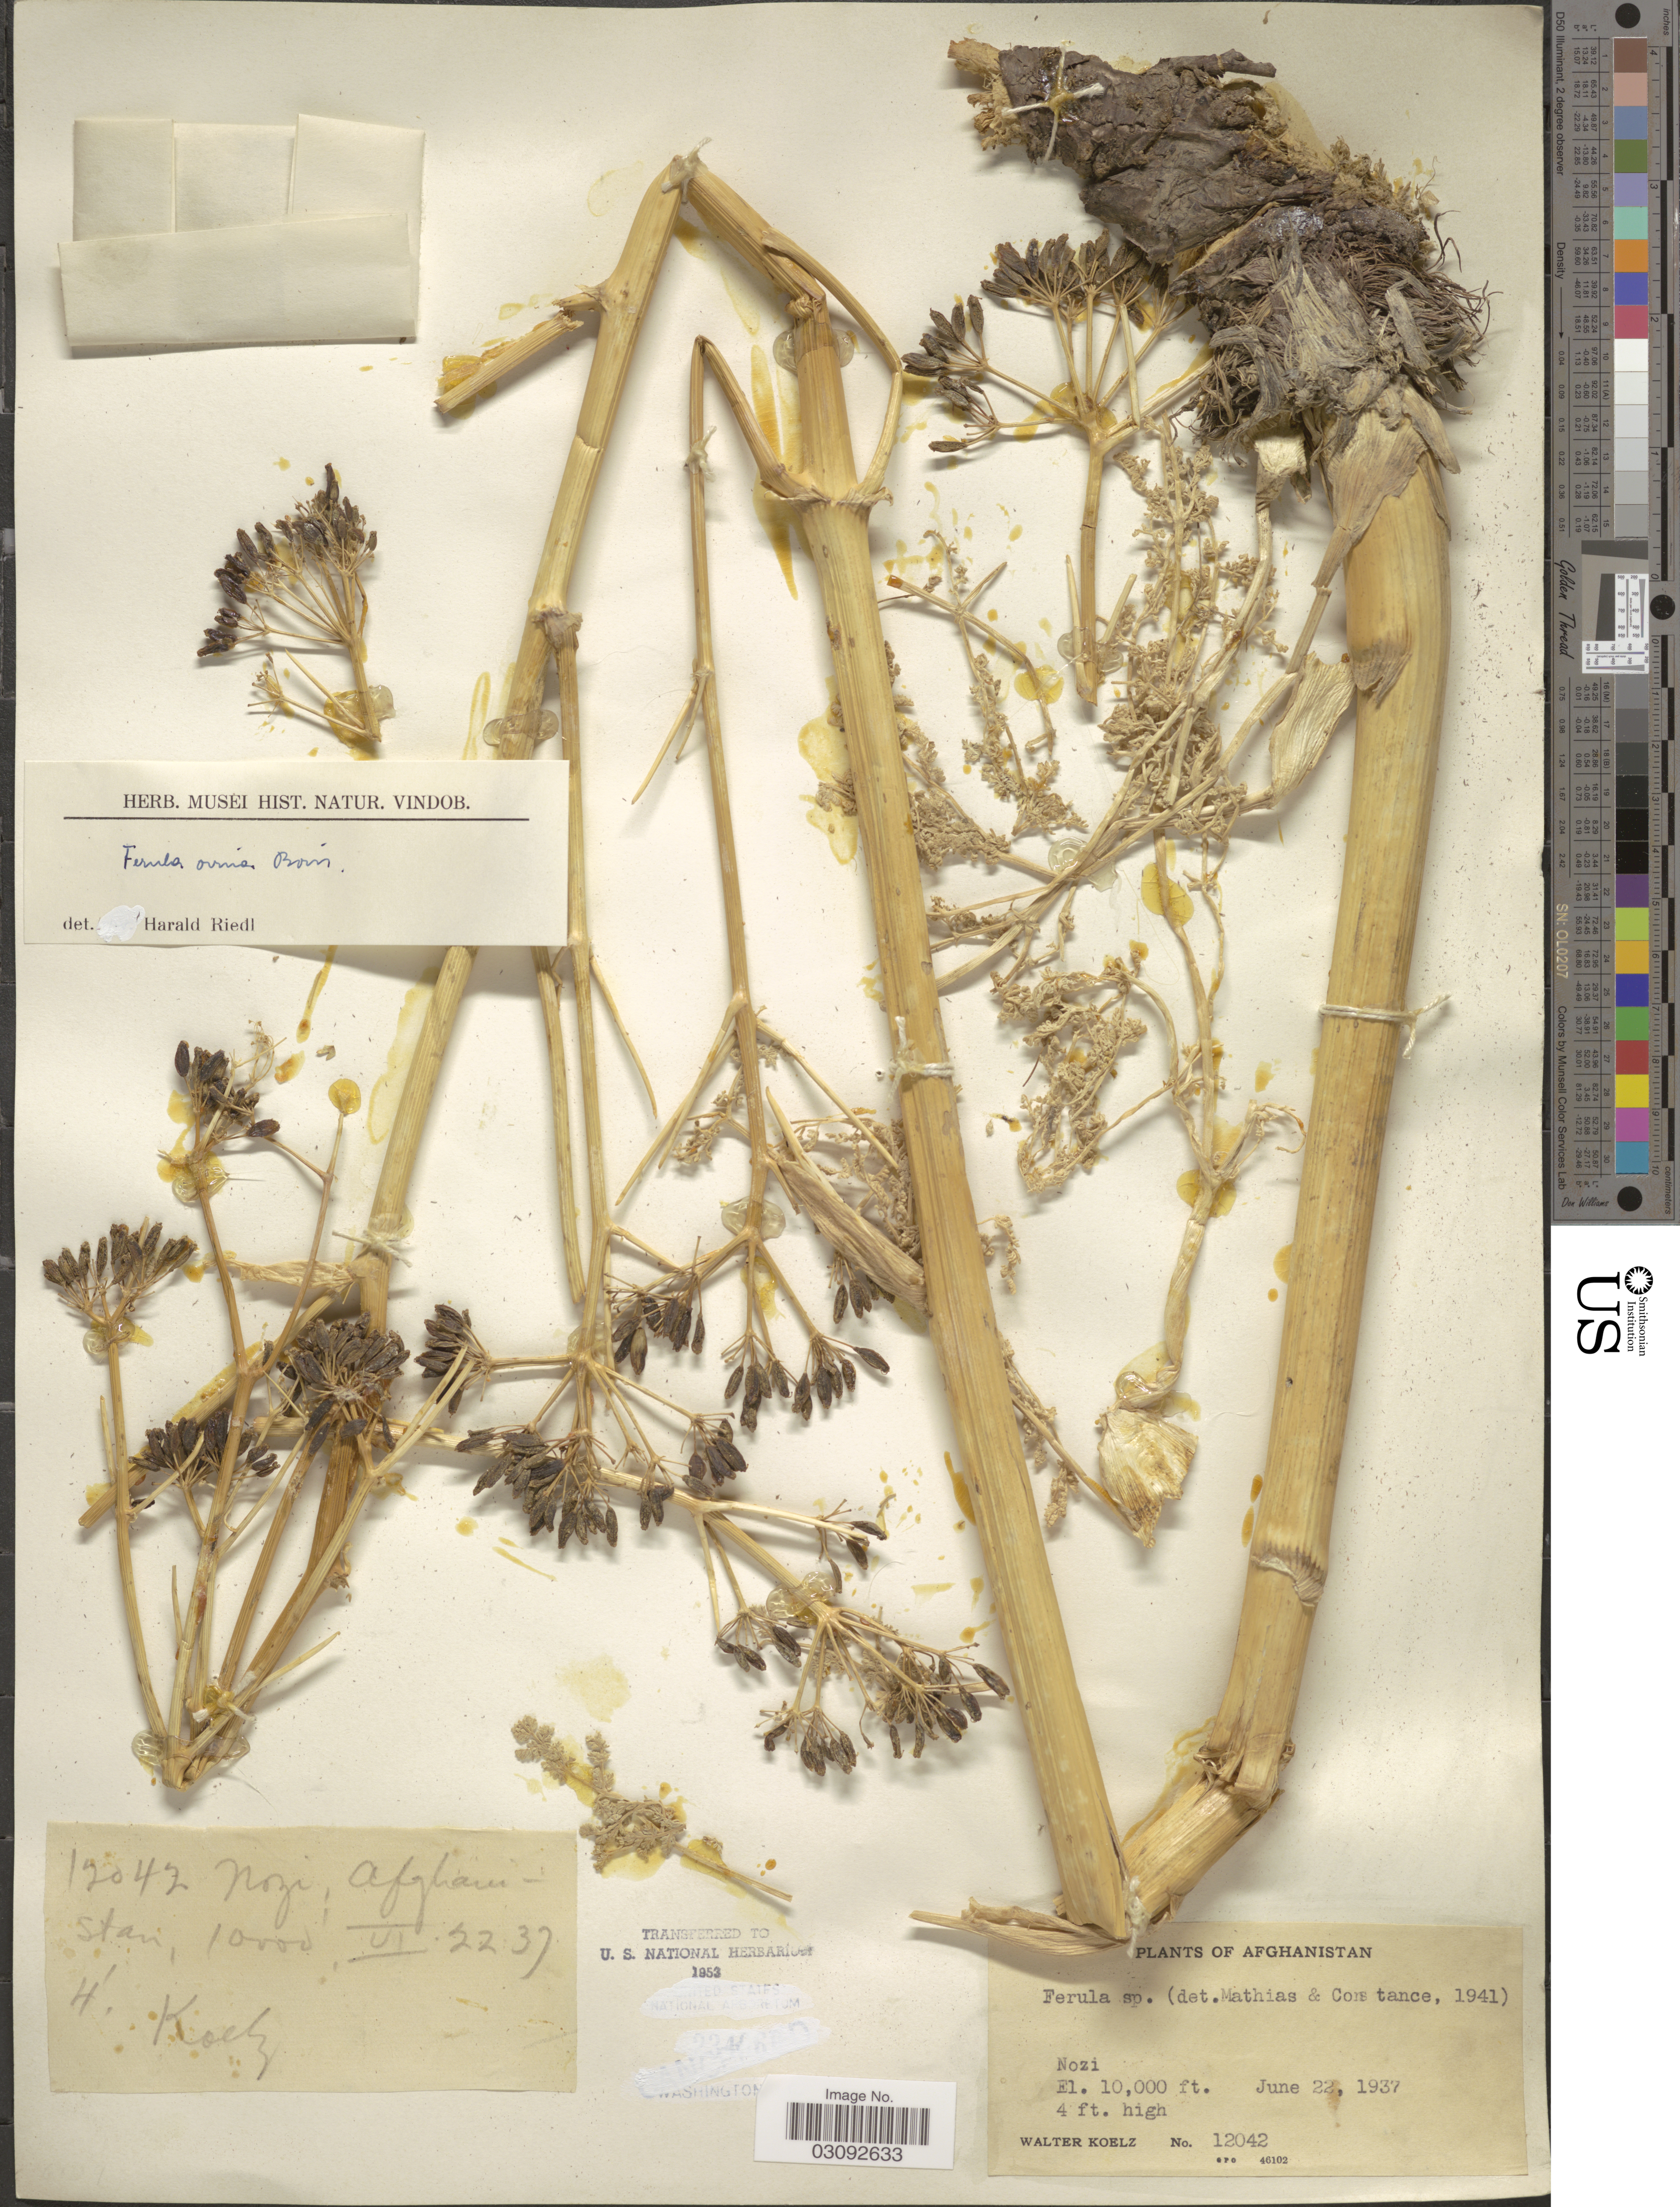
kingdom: Plantae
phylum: Tracheophyta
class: Magnoliopsida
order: Apiales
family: Apiaceae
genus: Ferula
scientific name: Ferula ovina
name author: (Boiss.) Boiss.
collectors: W. N. Koelz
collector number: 12042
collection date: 1937-06-22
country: Afghanistan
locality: Nozi.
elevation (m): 3048